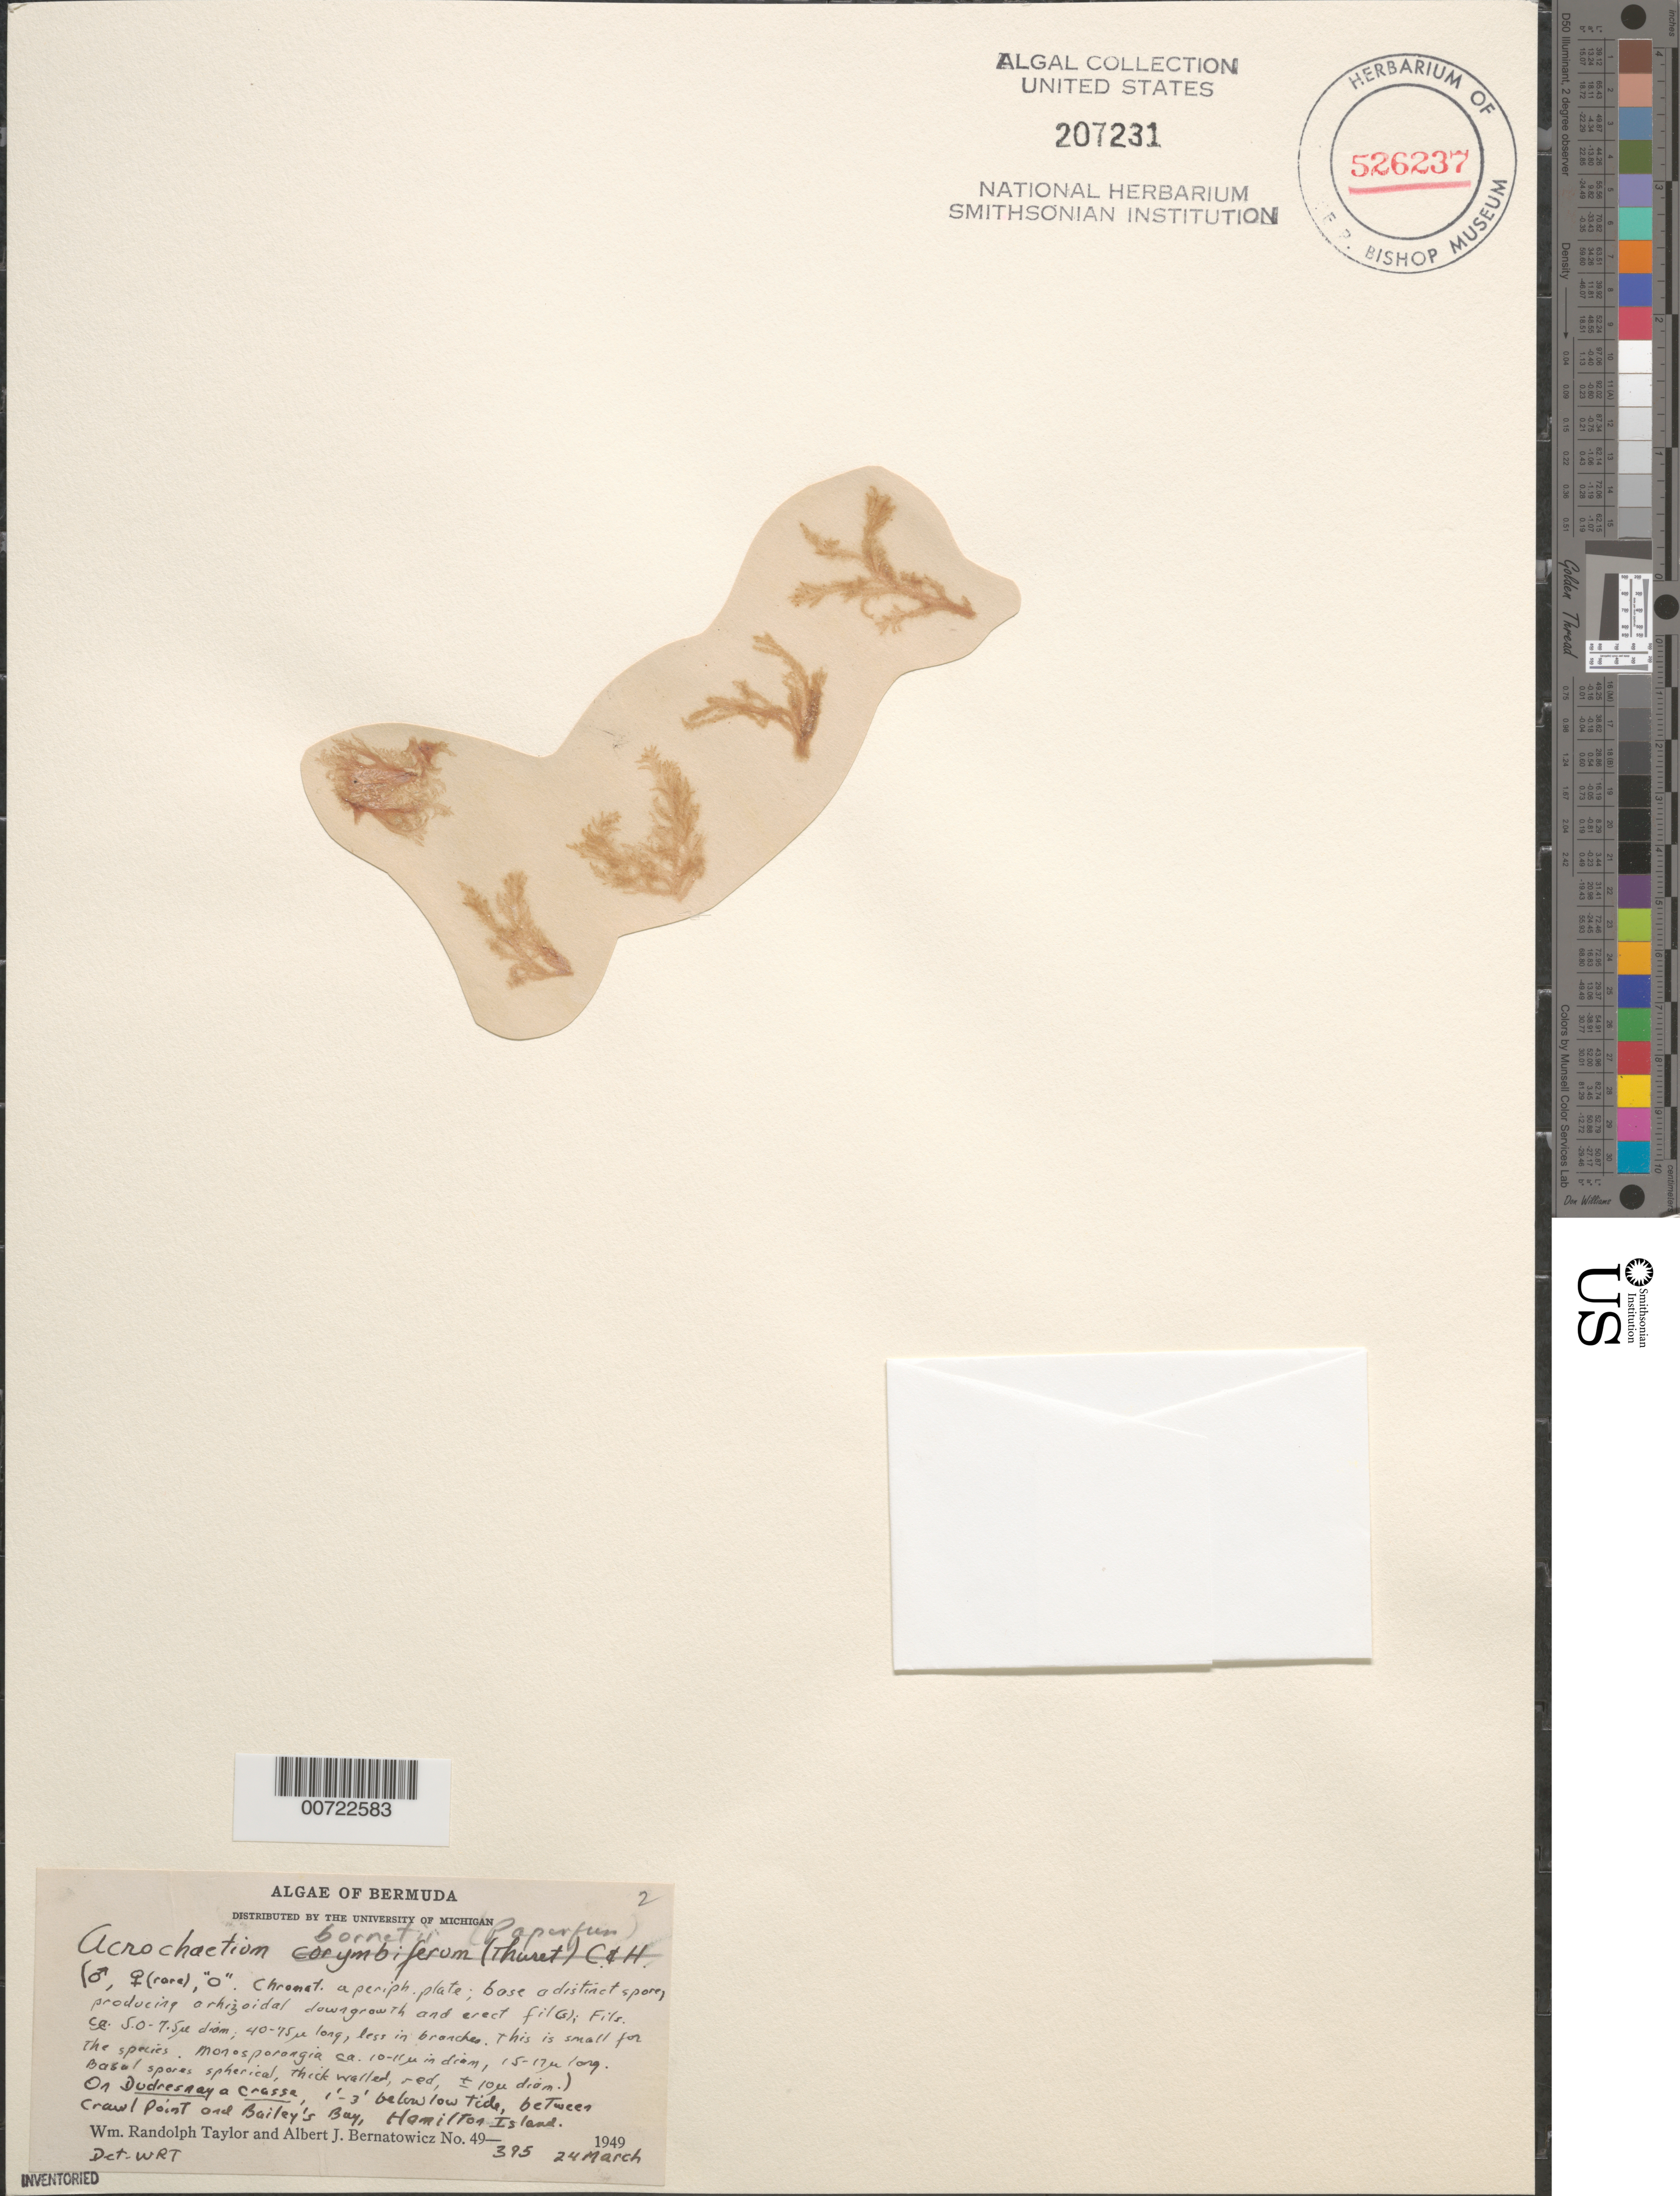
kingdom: Plantae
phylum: Rhodophyta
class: Florideophyceae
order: Colaconematales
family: Colaconemataceae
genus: Colaconema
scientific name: Colaconema corymbiferum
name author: (Thuret) Alongi et al.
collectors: W. R. Taylor & A. Bernatowicz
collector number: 49-395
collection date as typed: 24 Mar 1949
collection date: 1949-03-24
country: Bermuda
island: Bermuda Island (Hamilton Island)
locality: Between Crawl Point and Bailey's Bay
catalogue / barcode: US 207231